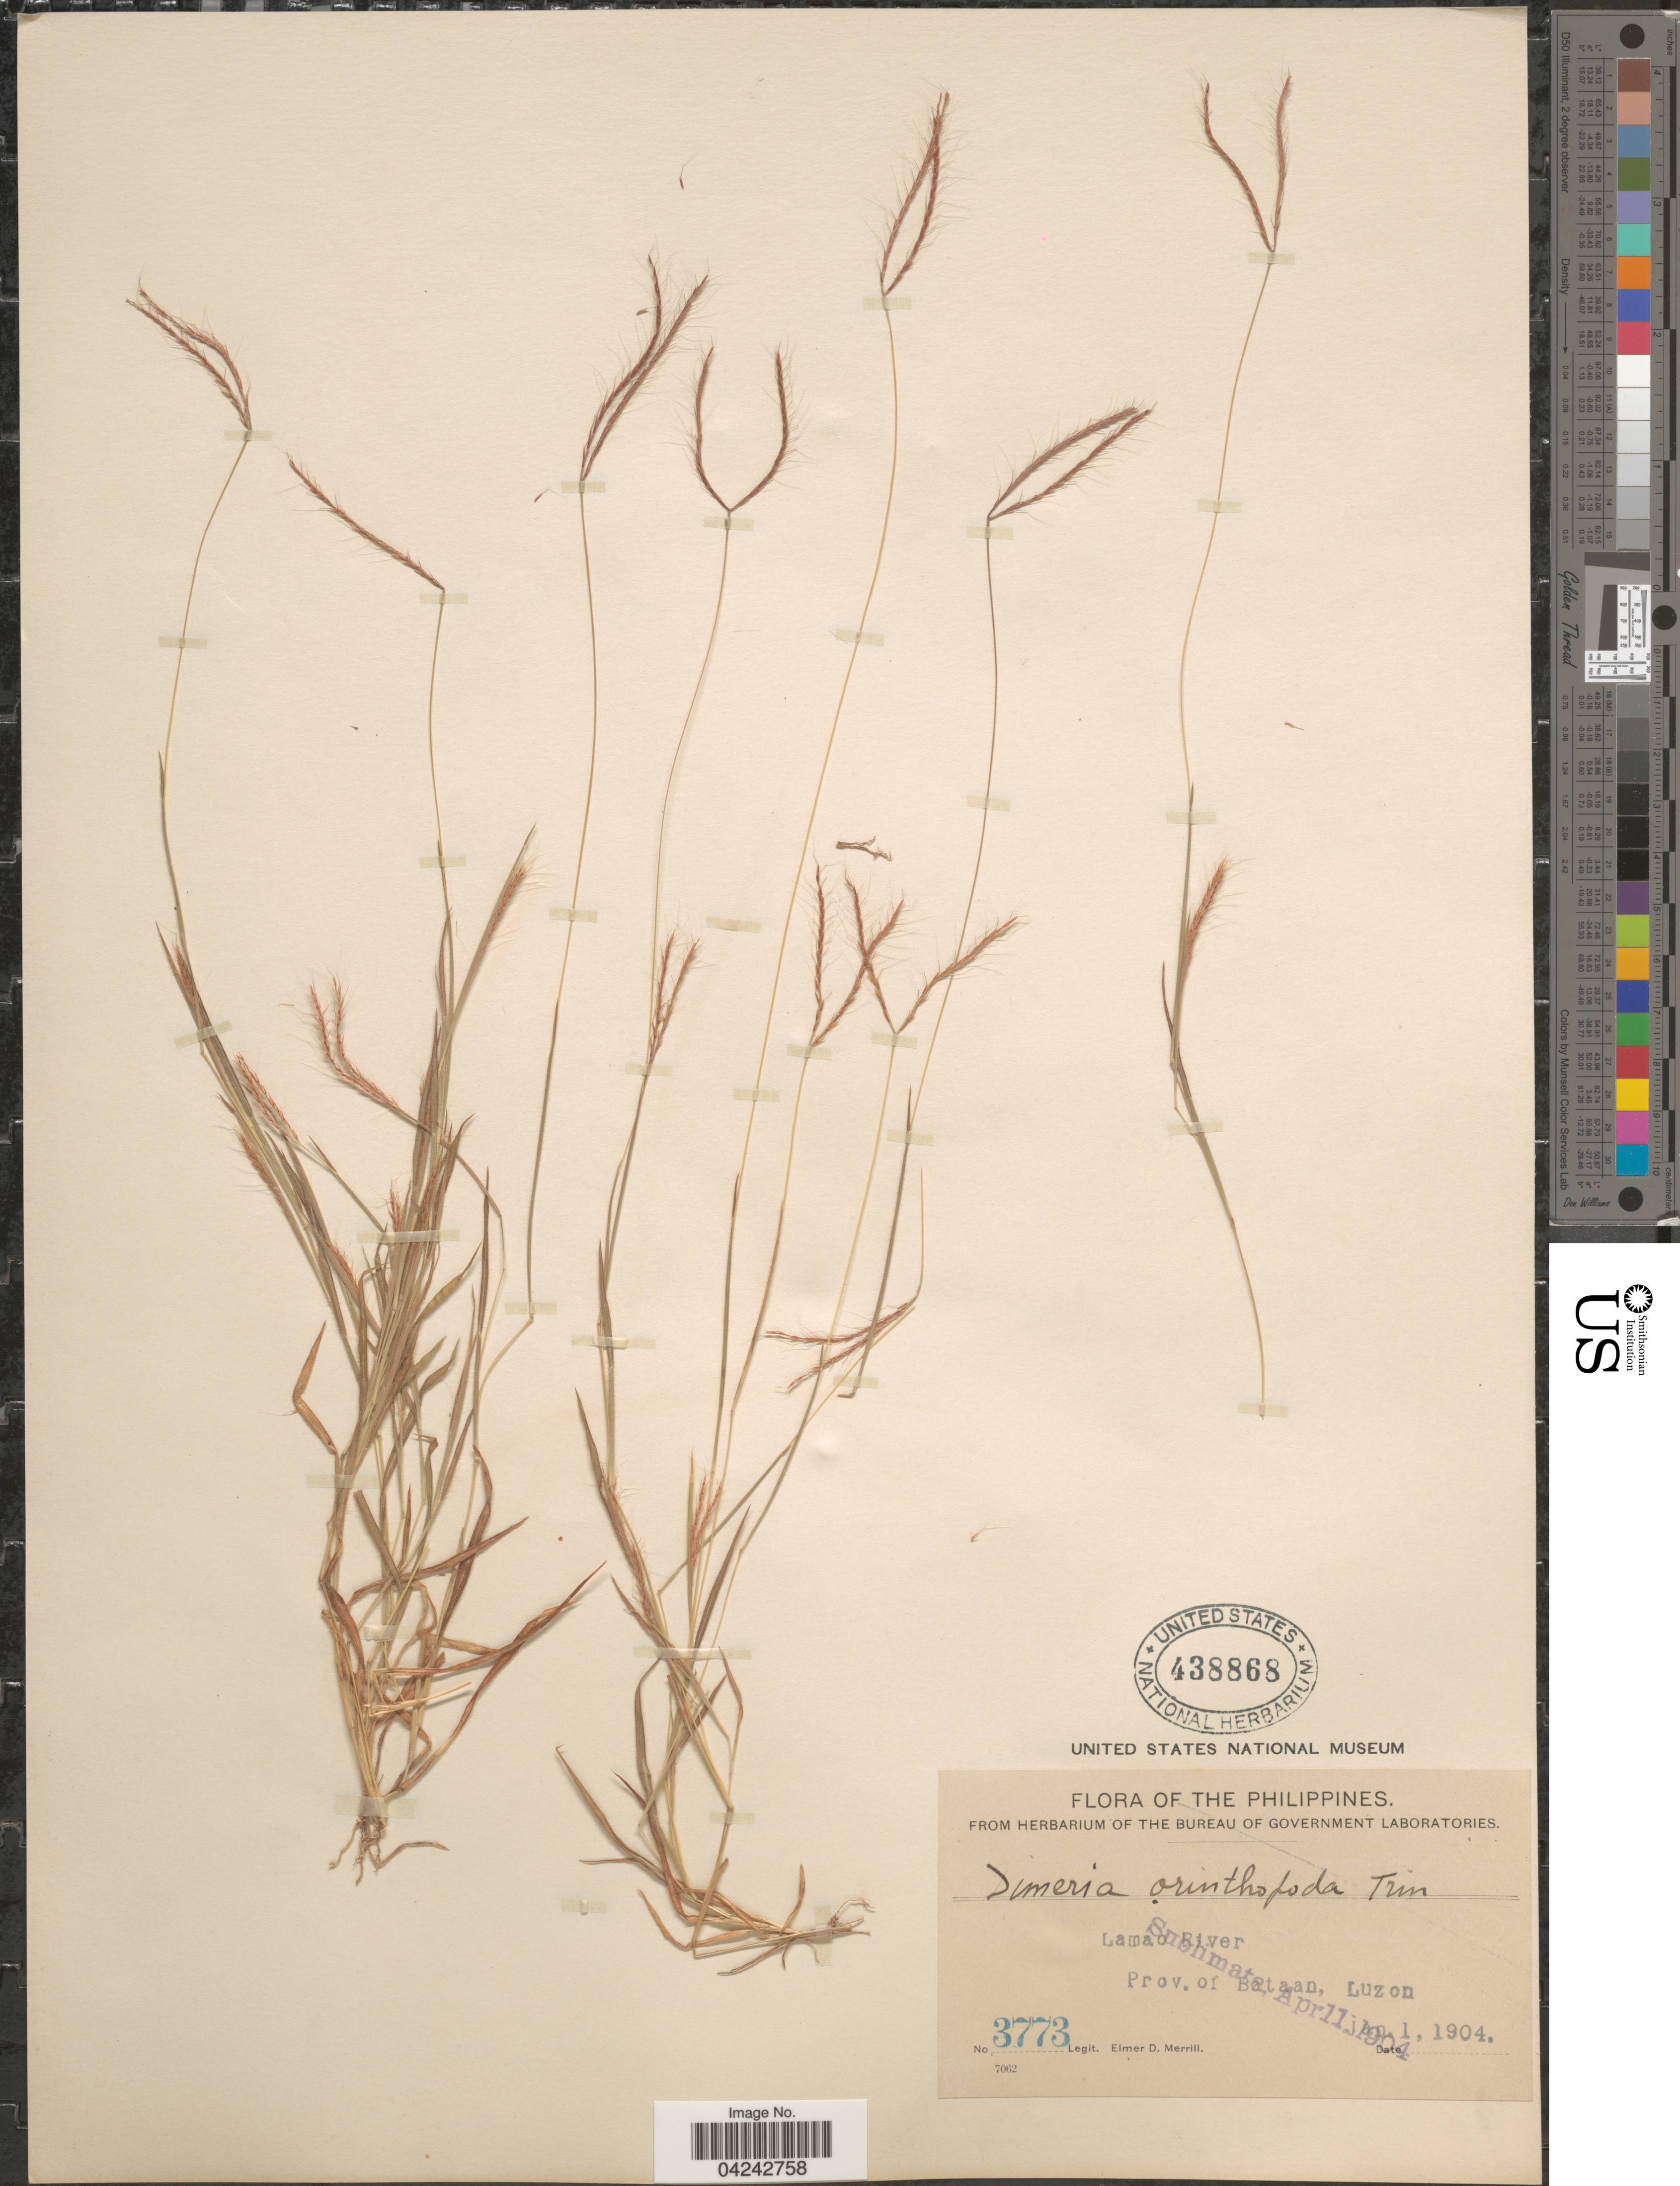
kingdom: Plantae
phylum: Tracheophyta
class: Liliopsida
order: Poales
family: Poaceae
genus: Dimeria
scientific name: Dimeria ornithopoda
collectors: E. D. Merrill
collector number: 3773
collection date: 1904-01-01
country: Philippines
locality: Lamao River. Prov. of Bataan, Luzon.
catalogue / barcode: US 438868